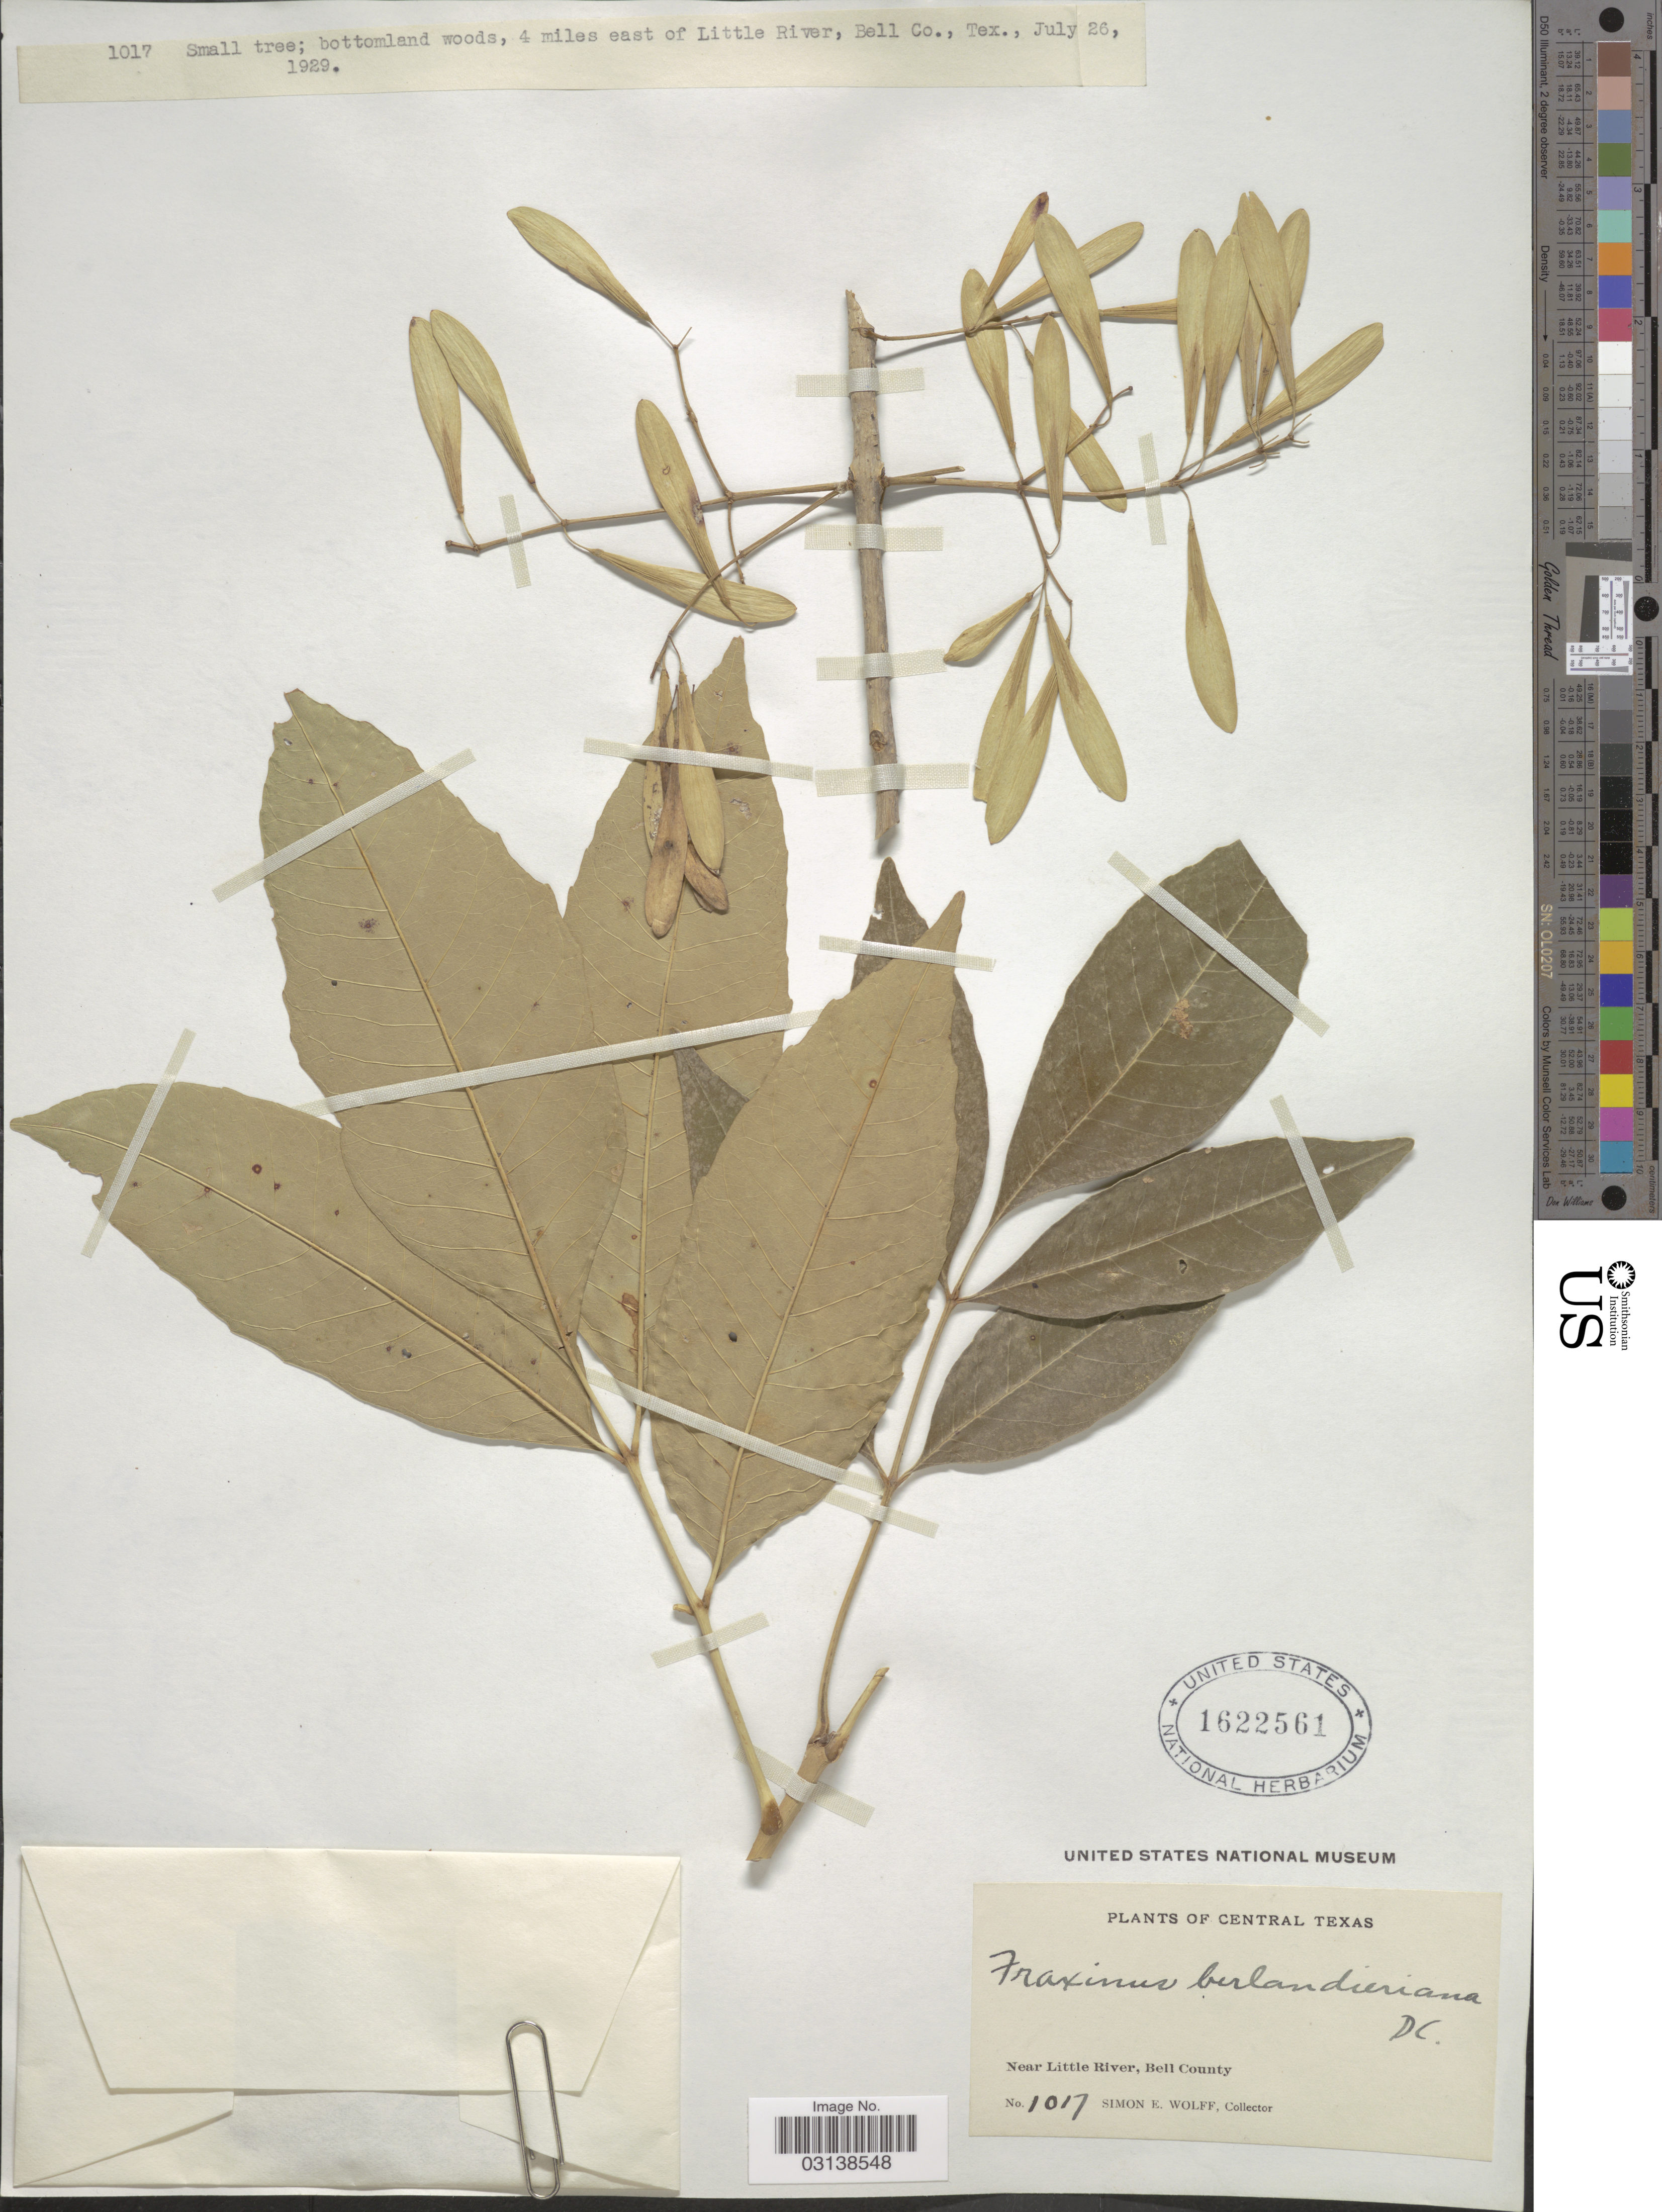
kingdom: Plantae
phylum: Tracheophyta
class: Magnoliopsida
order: Lamiales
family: Oleaceae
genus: Fraxinus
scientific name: Fraxinus berlandieriana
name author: A. DC.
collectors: S. E. Wolff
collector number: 1017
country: United States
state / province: Texas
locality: Central Texas, Near Little River, Bell County.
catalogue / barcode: US 1622561